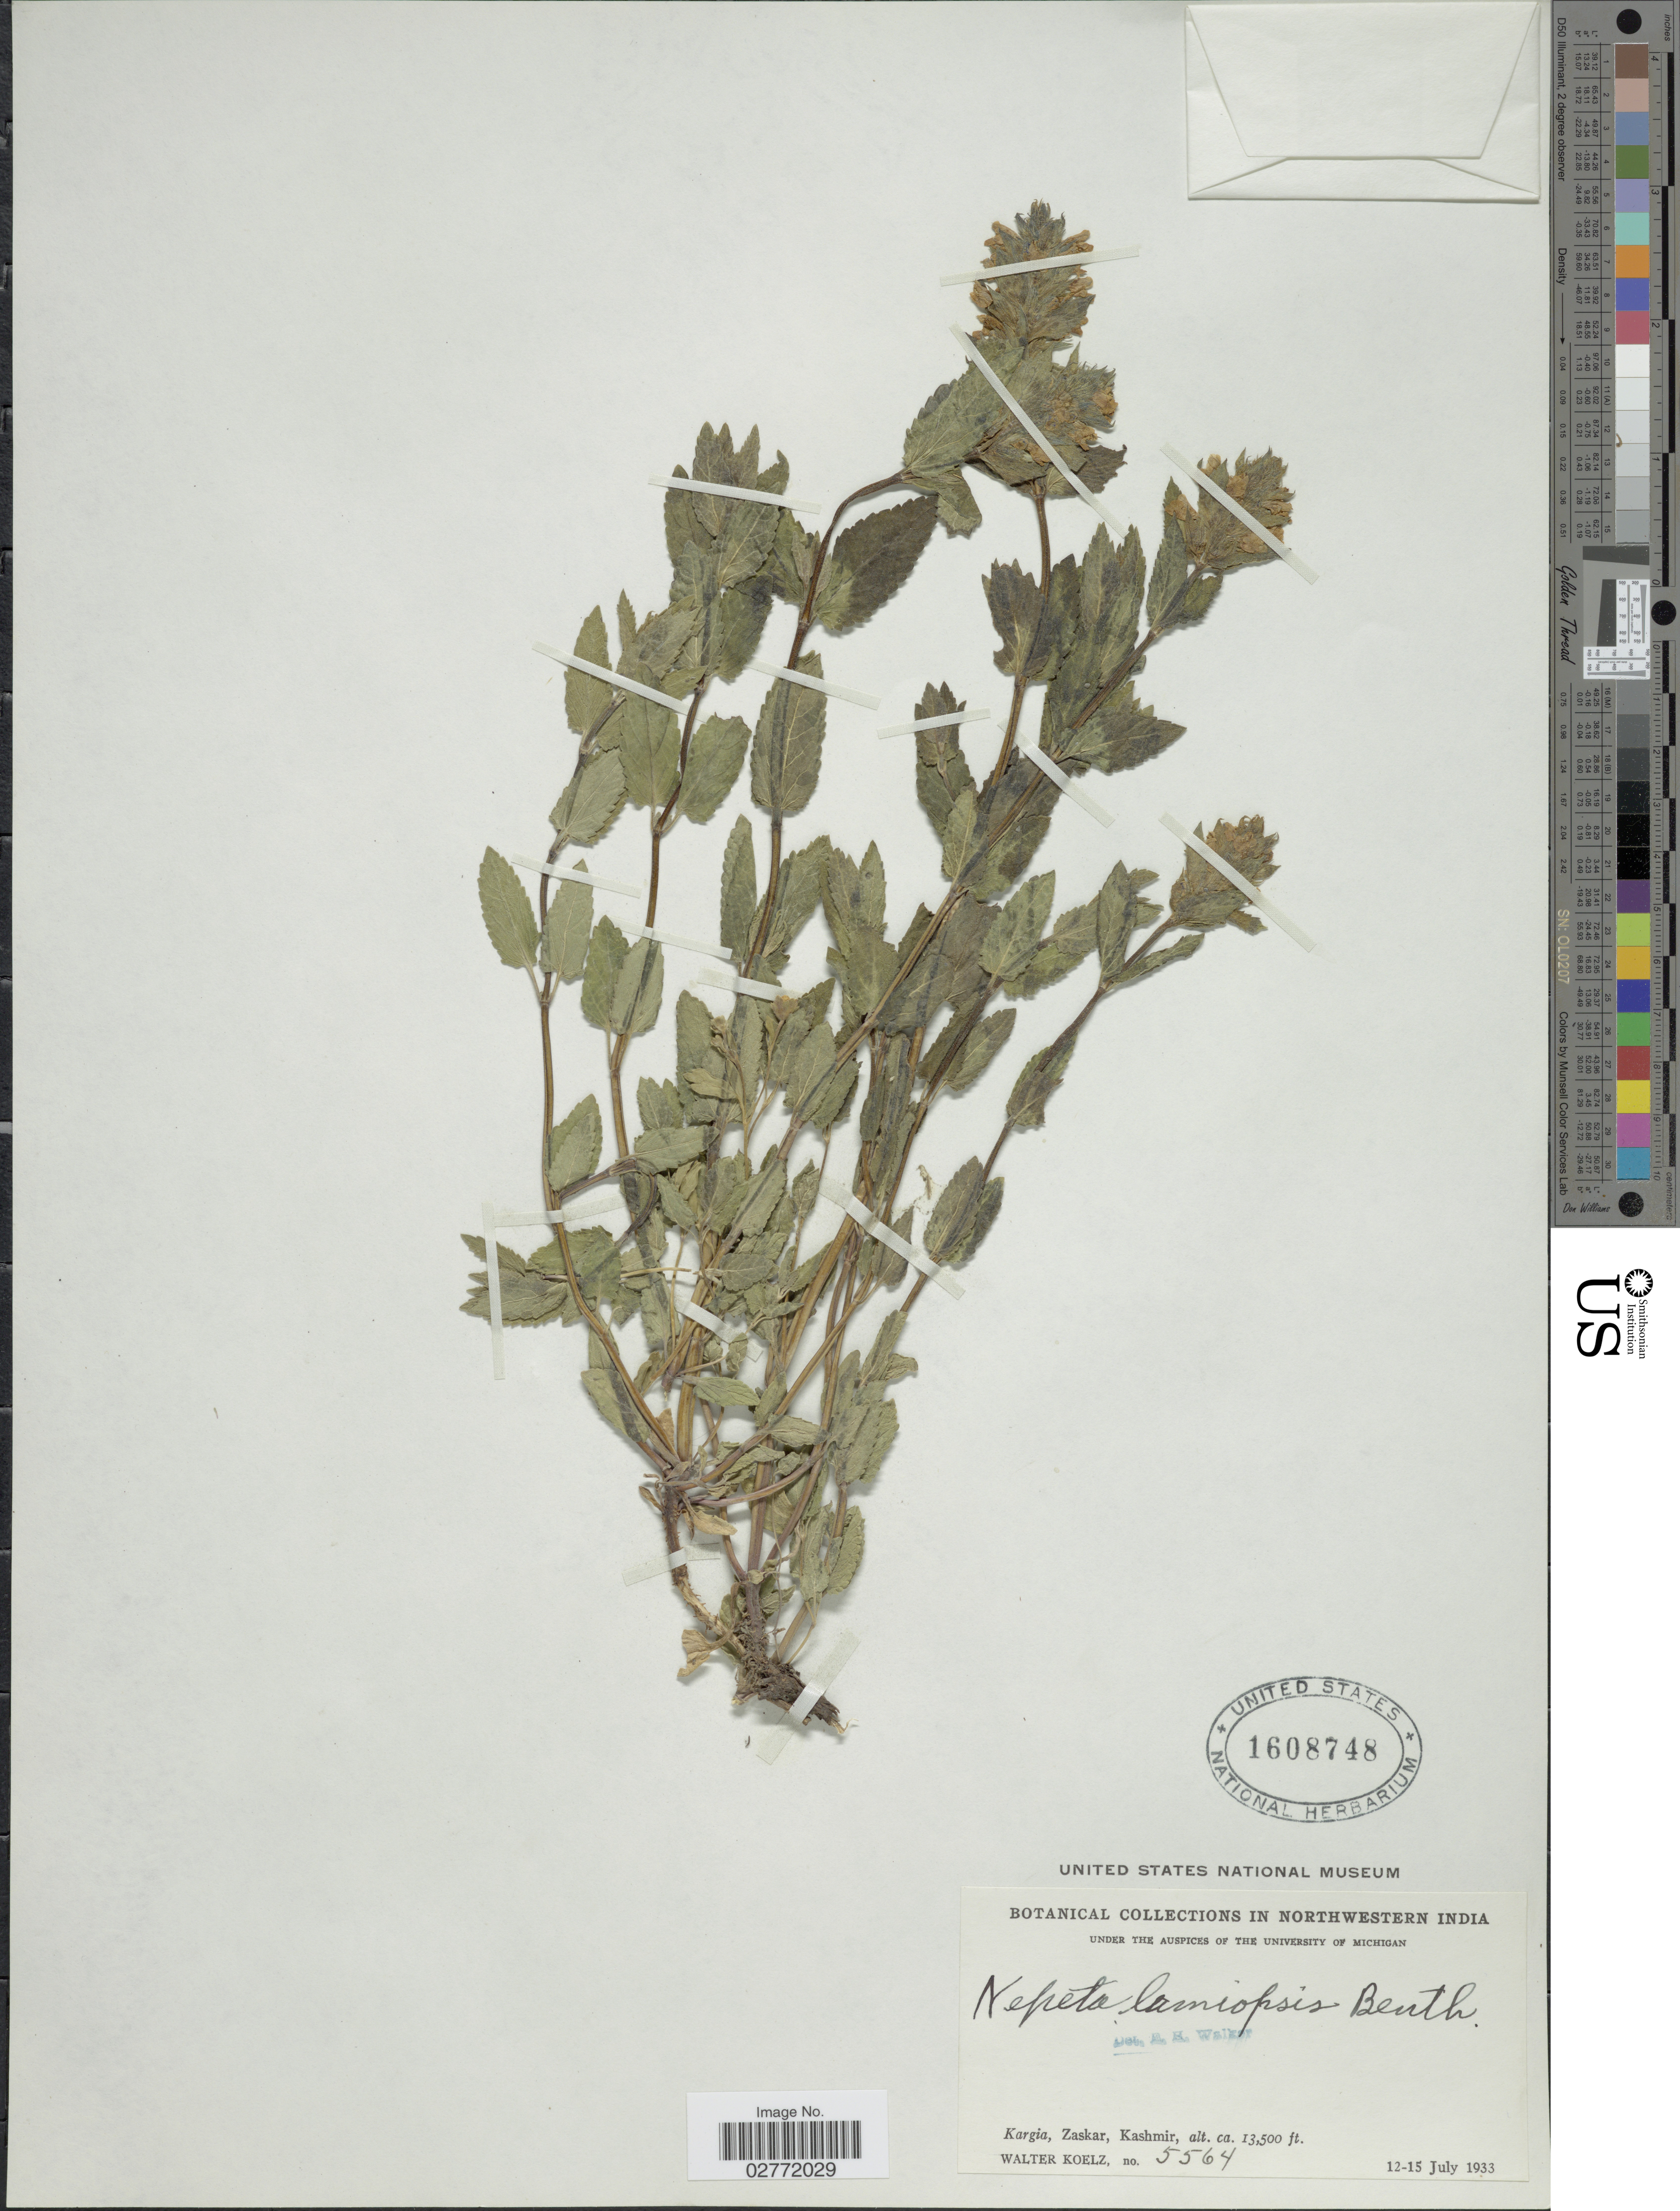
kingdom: Plantae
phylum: Tracheophyta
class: Magnoliopsida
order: Lamiales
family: Lamiaceae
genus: Nepeta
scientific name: Nepeta lamiopsis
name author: Benth. ex Hook. f.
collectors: W. N. Koelz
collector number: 5564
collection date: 1933-07-12/1933-07-15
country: India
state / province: Jammu and Kashmir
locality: Northwestern India, Kargia, Zaskar, Kashmir.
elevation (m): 4115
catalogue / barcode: US 1608748